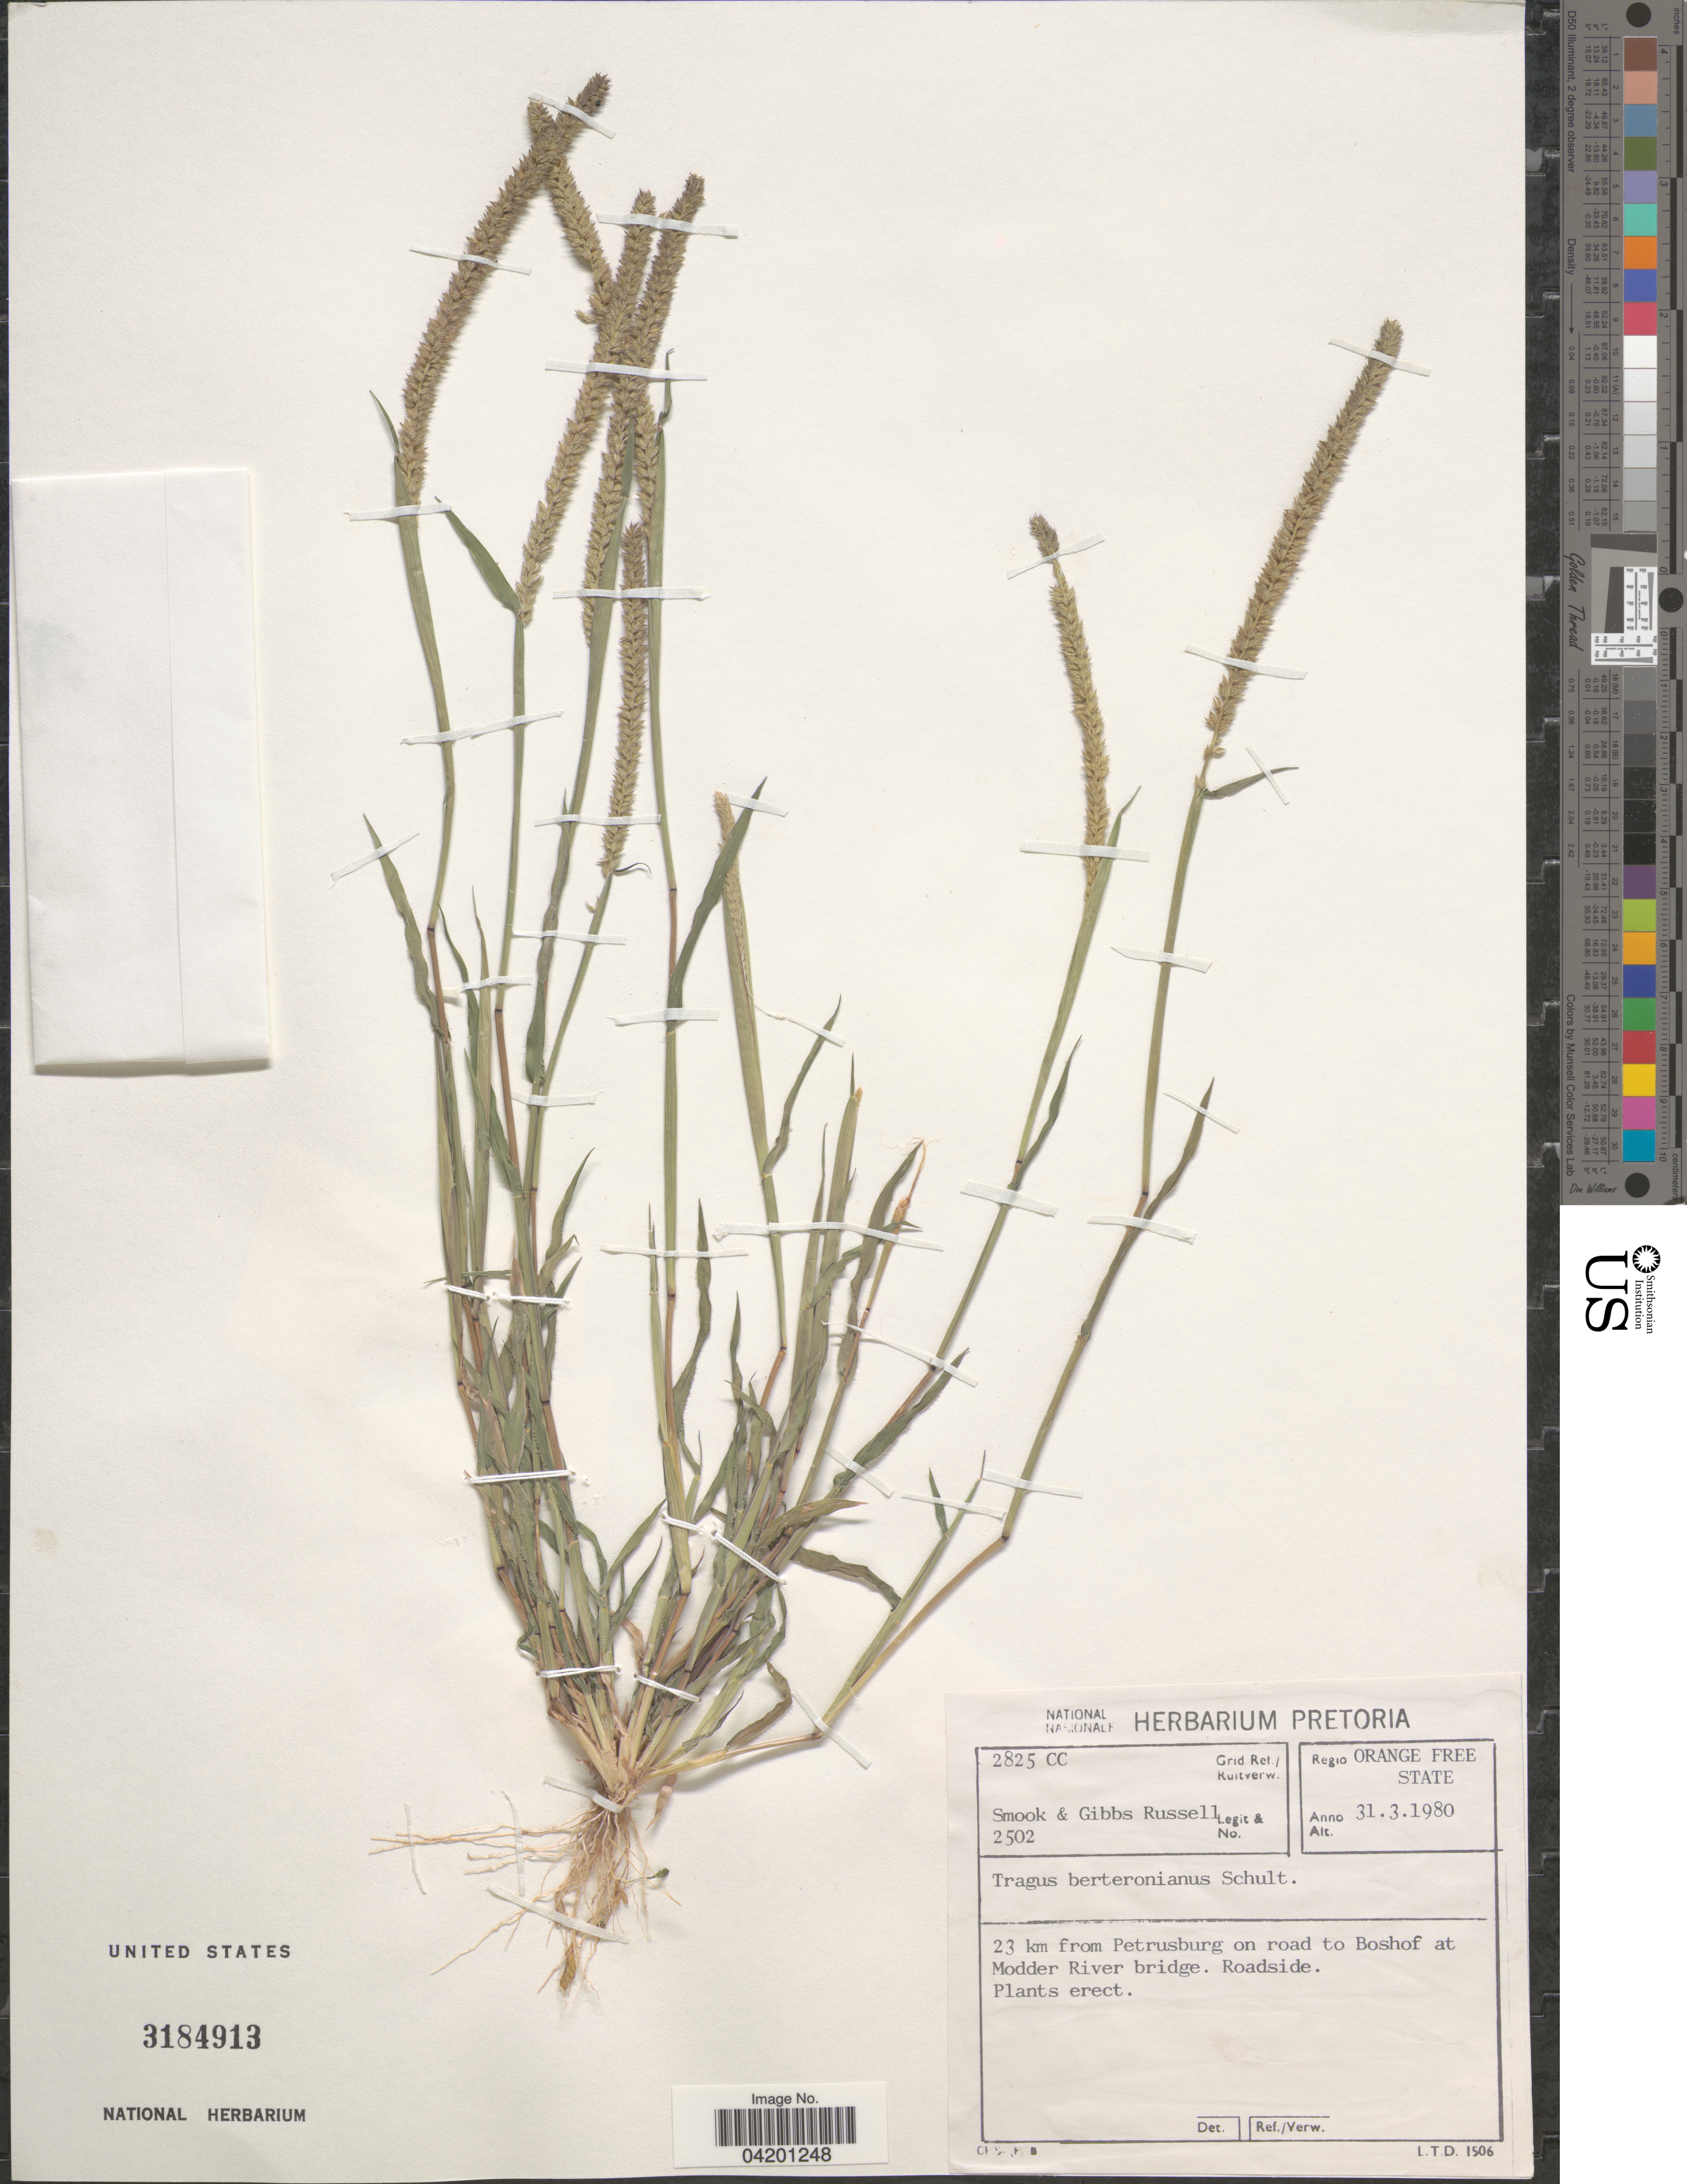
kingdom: Plantae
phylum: Tracheophyta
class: Liliopsida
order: Poales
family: Poaceae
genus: Tragus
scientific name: Tragus berteronianus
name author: Schult.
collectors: S. Russell & G. Russell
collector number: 2502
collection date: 1980-03-31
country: South Africa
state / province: Free State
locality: Grid Ref./Ruitverw. 2825 CC. Regio Orange Free State. 23 km from Petrusburg on road to Boshof at Modder River bridge.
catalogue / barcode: US 3184913